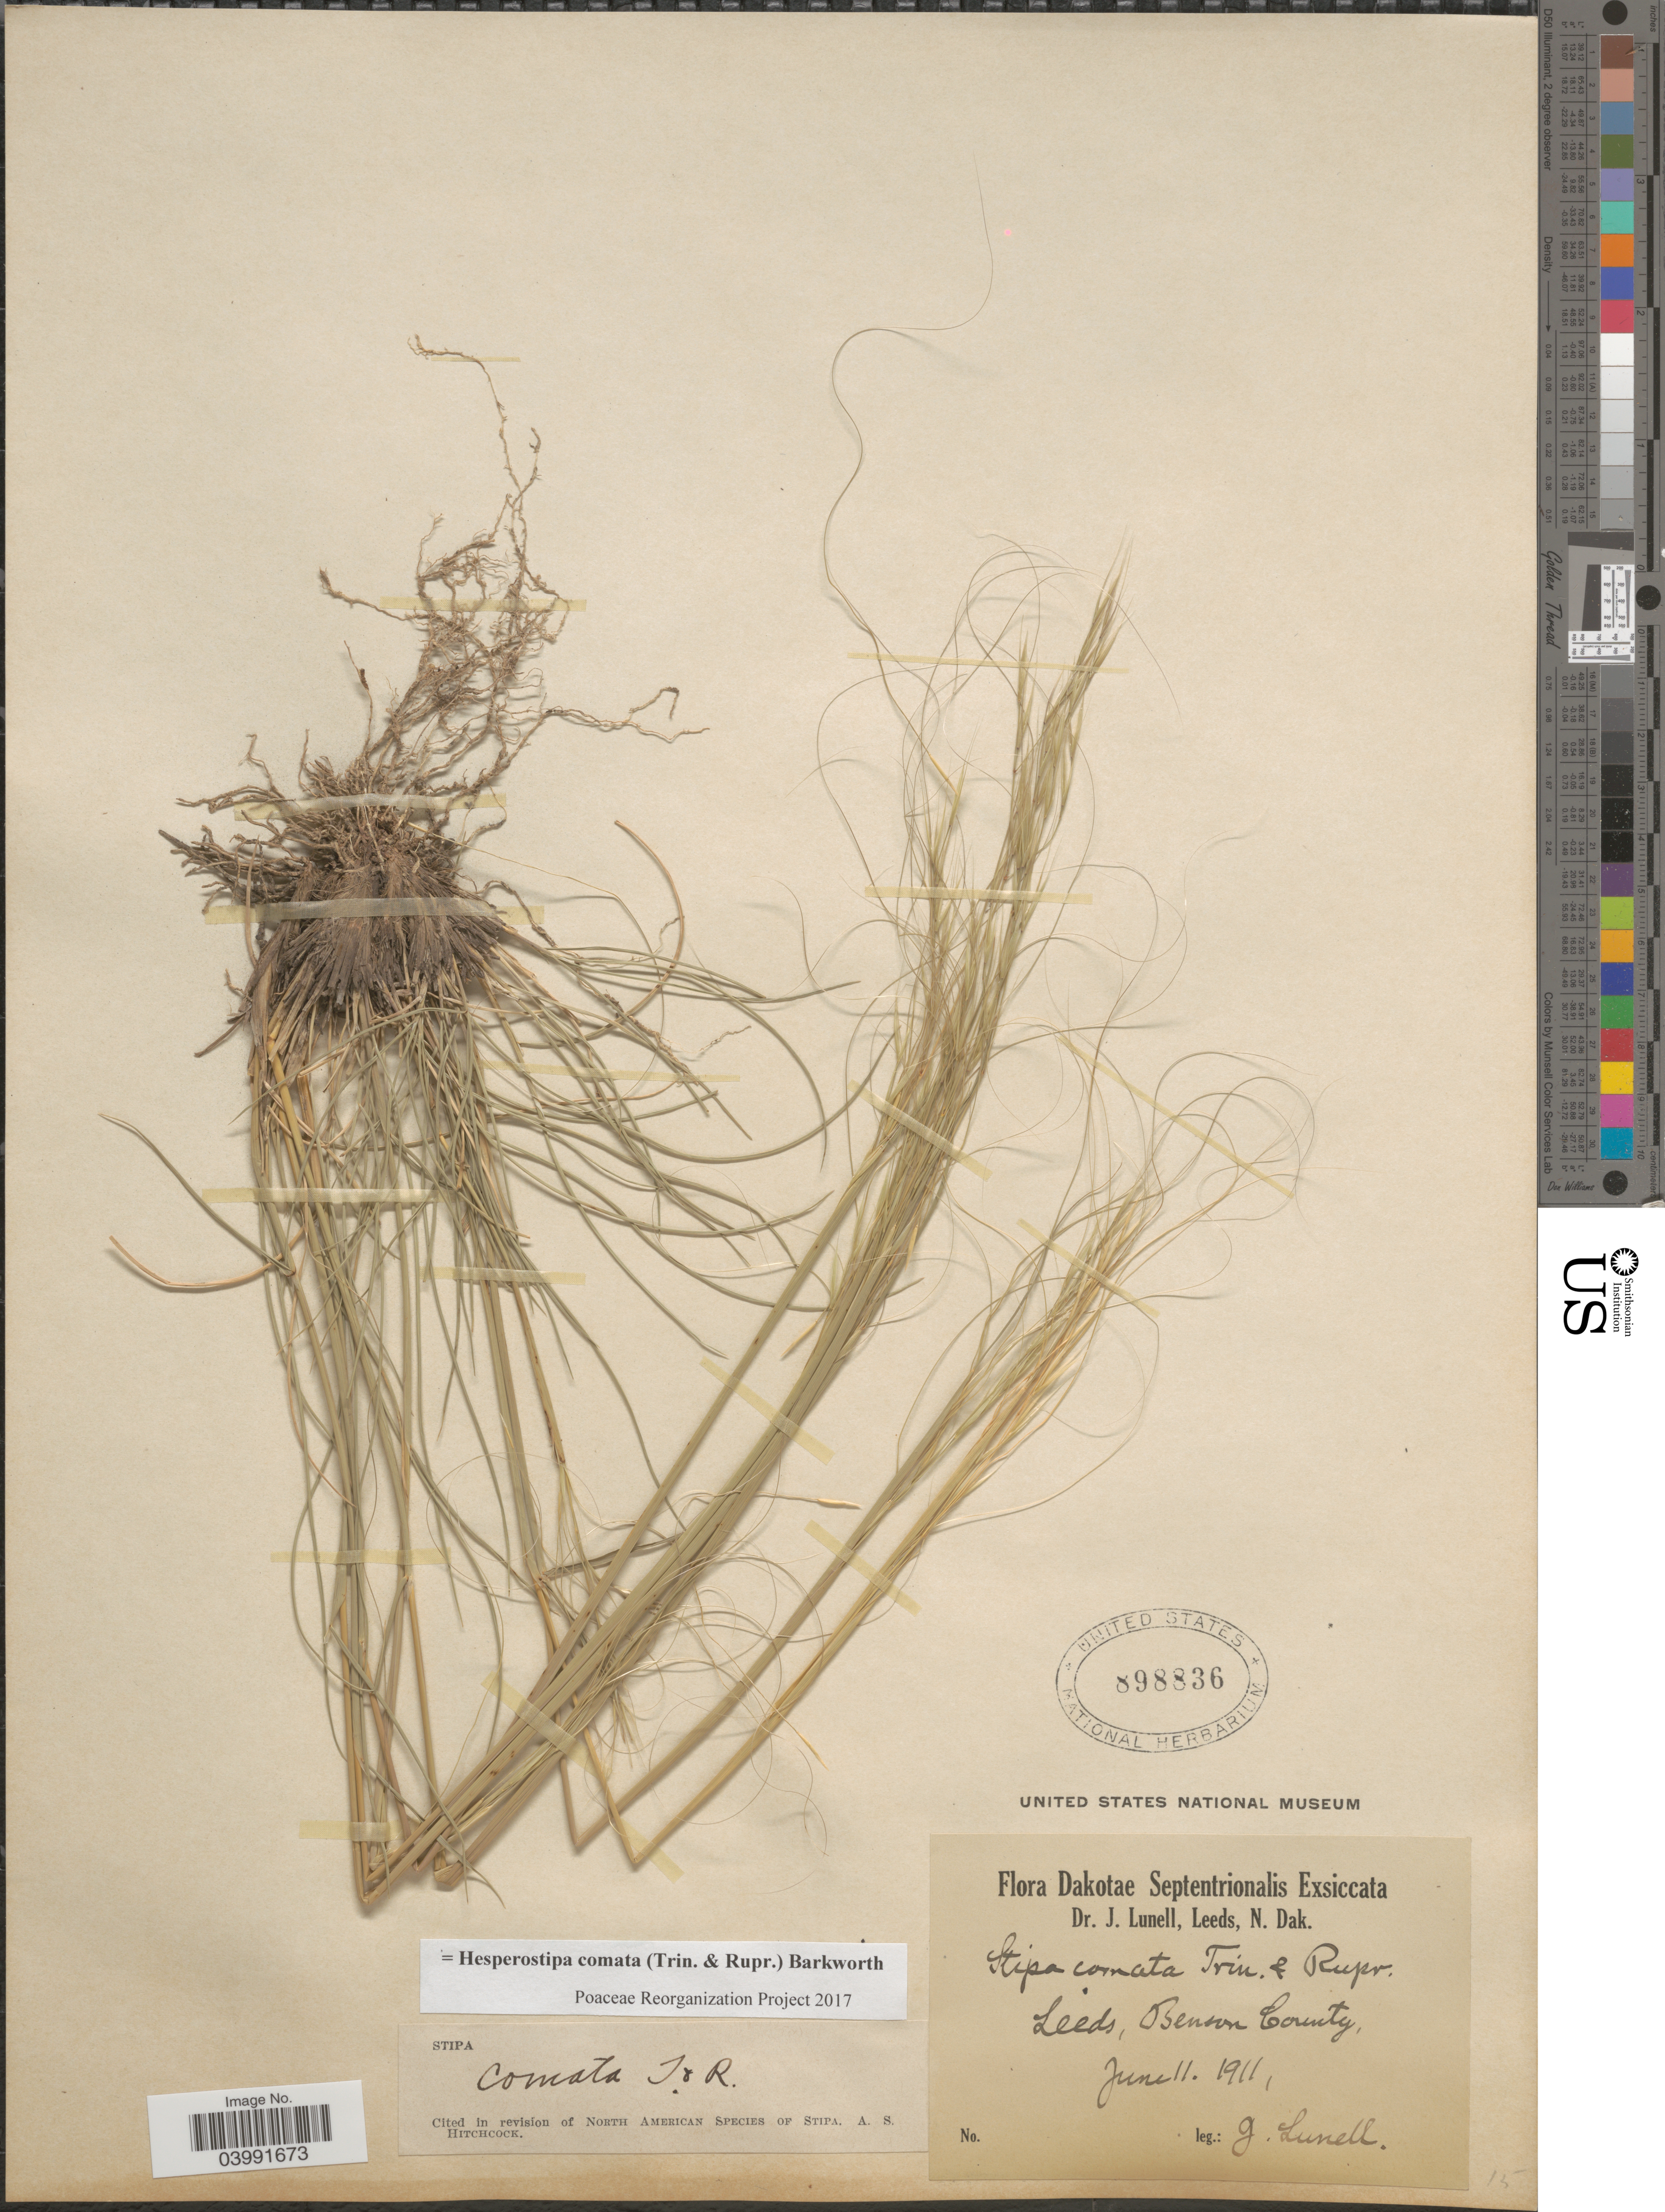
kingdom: Plantae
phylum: Tracheophyta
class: Liliopsida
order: Poales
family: Poaceae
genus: Hesperostipa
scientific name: Hesperostipa comata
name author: (Trin. & Rupr.) Barkworth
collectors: J. Lunell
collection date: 1911-06-11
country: United States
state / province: North Dakota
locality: Dakotae Septentrionalis. Leeds, Benson County.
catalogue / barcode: US 898836